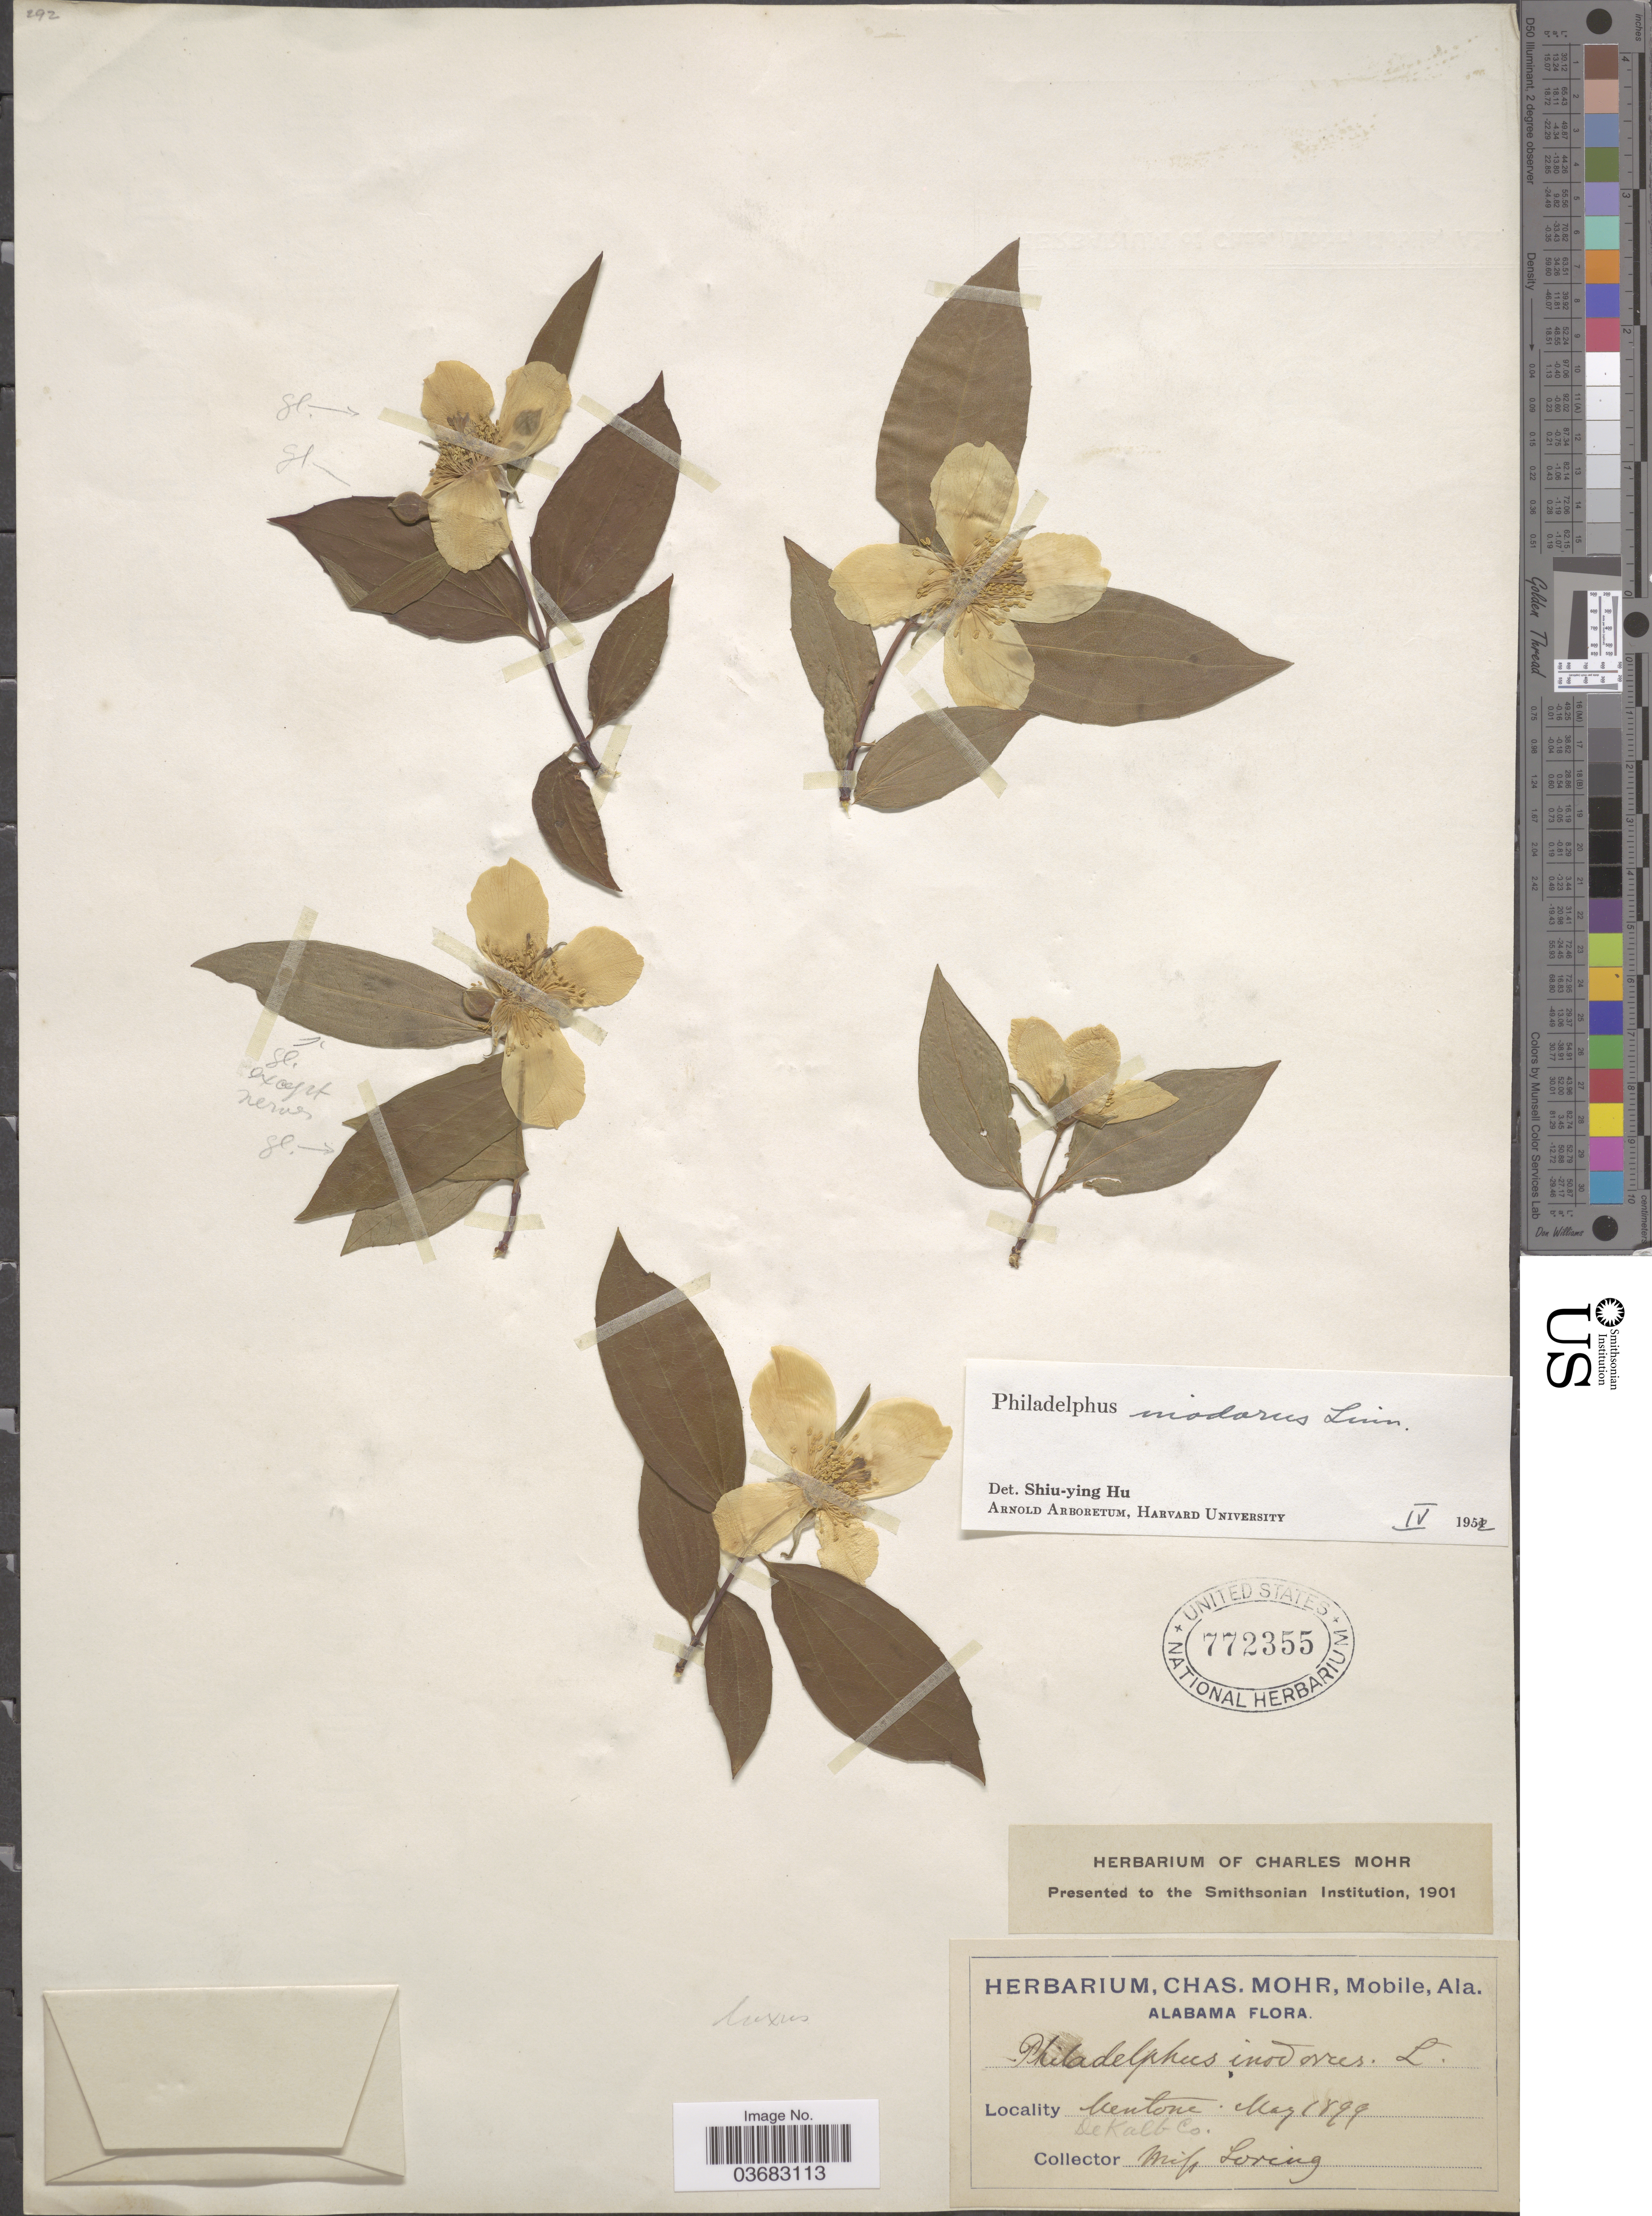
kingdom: Plantae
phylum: Tracheophyta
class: Magnoliopsida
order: Cornales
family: Hydrangeaceae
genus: Philadelphus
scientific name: Philadelphus inodorus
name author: L.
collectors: Miss Loring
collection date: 1899-05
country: United States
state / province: Alabama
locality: Mentone. DeKalb Co.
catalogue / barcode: US 772355